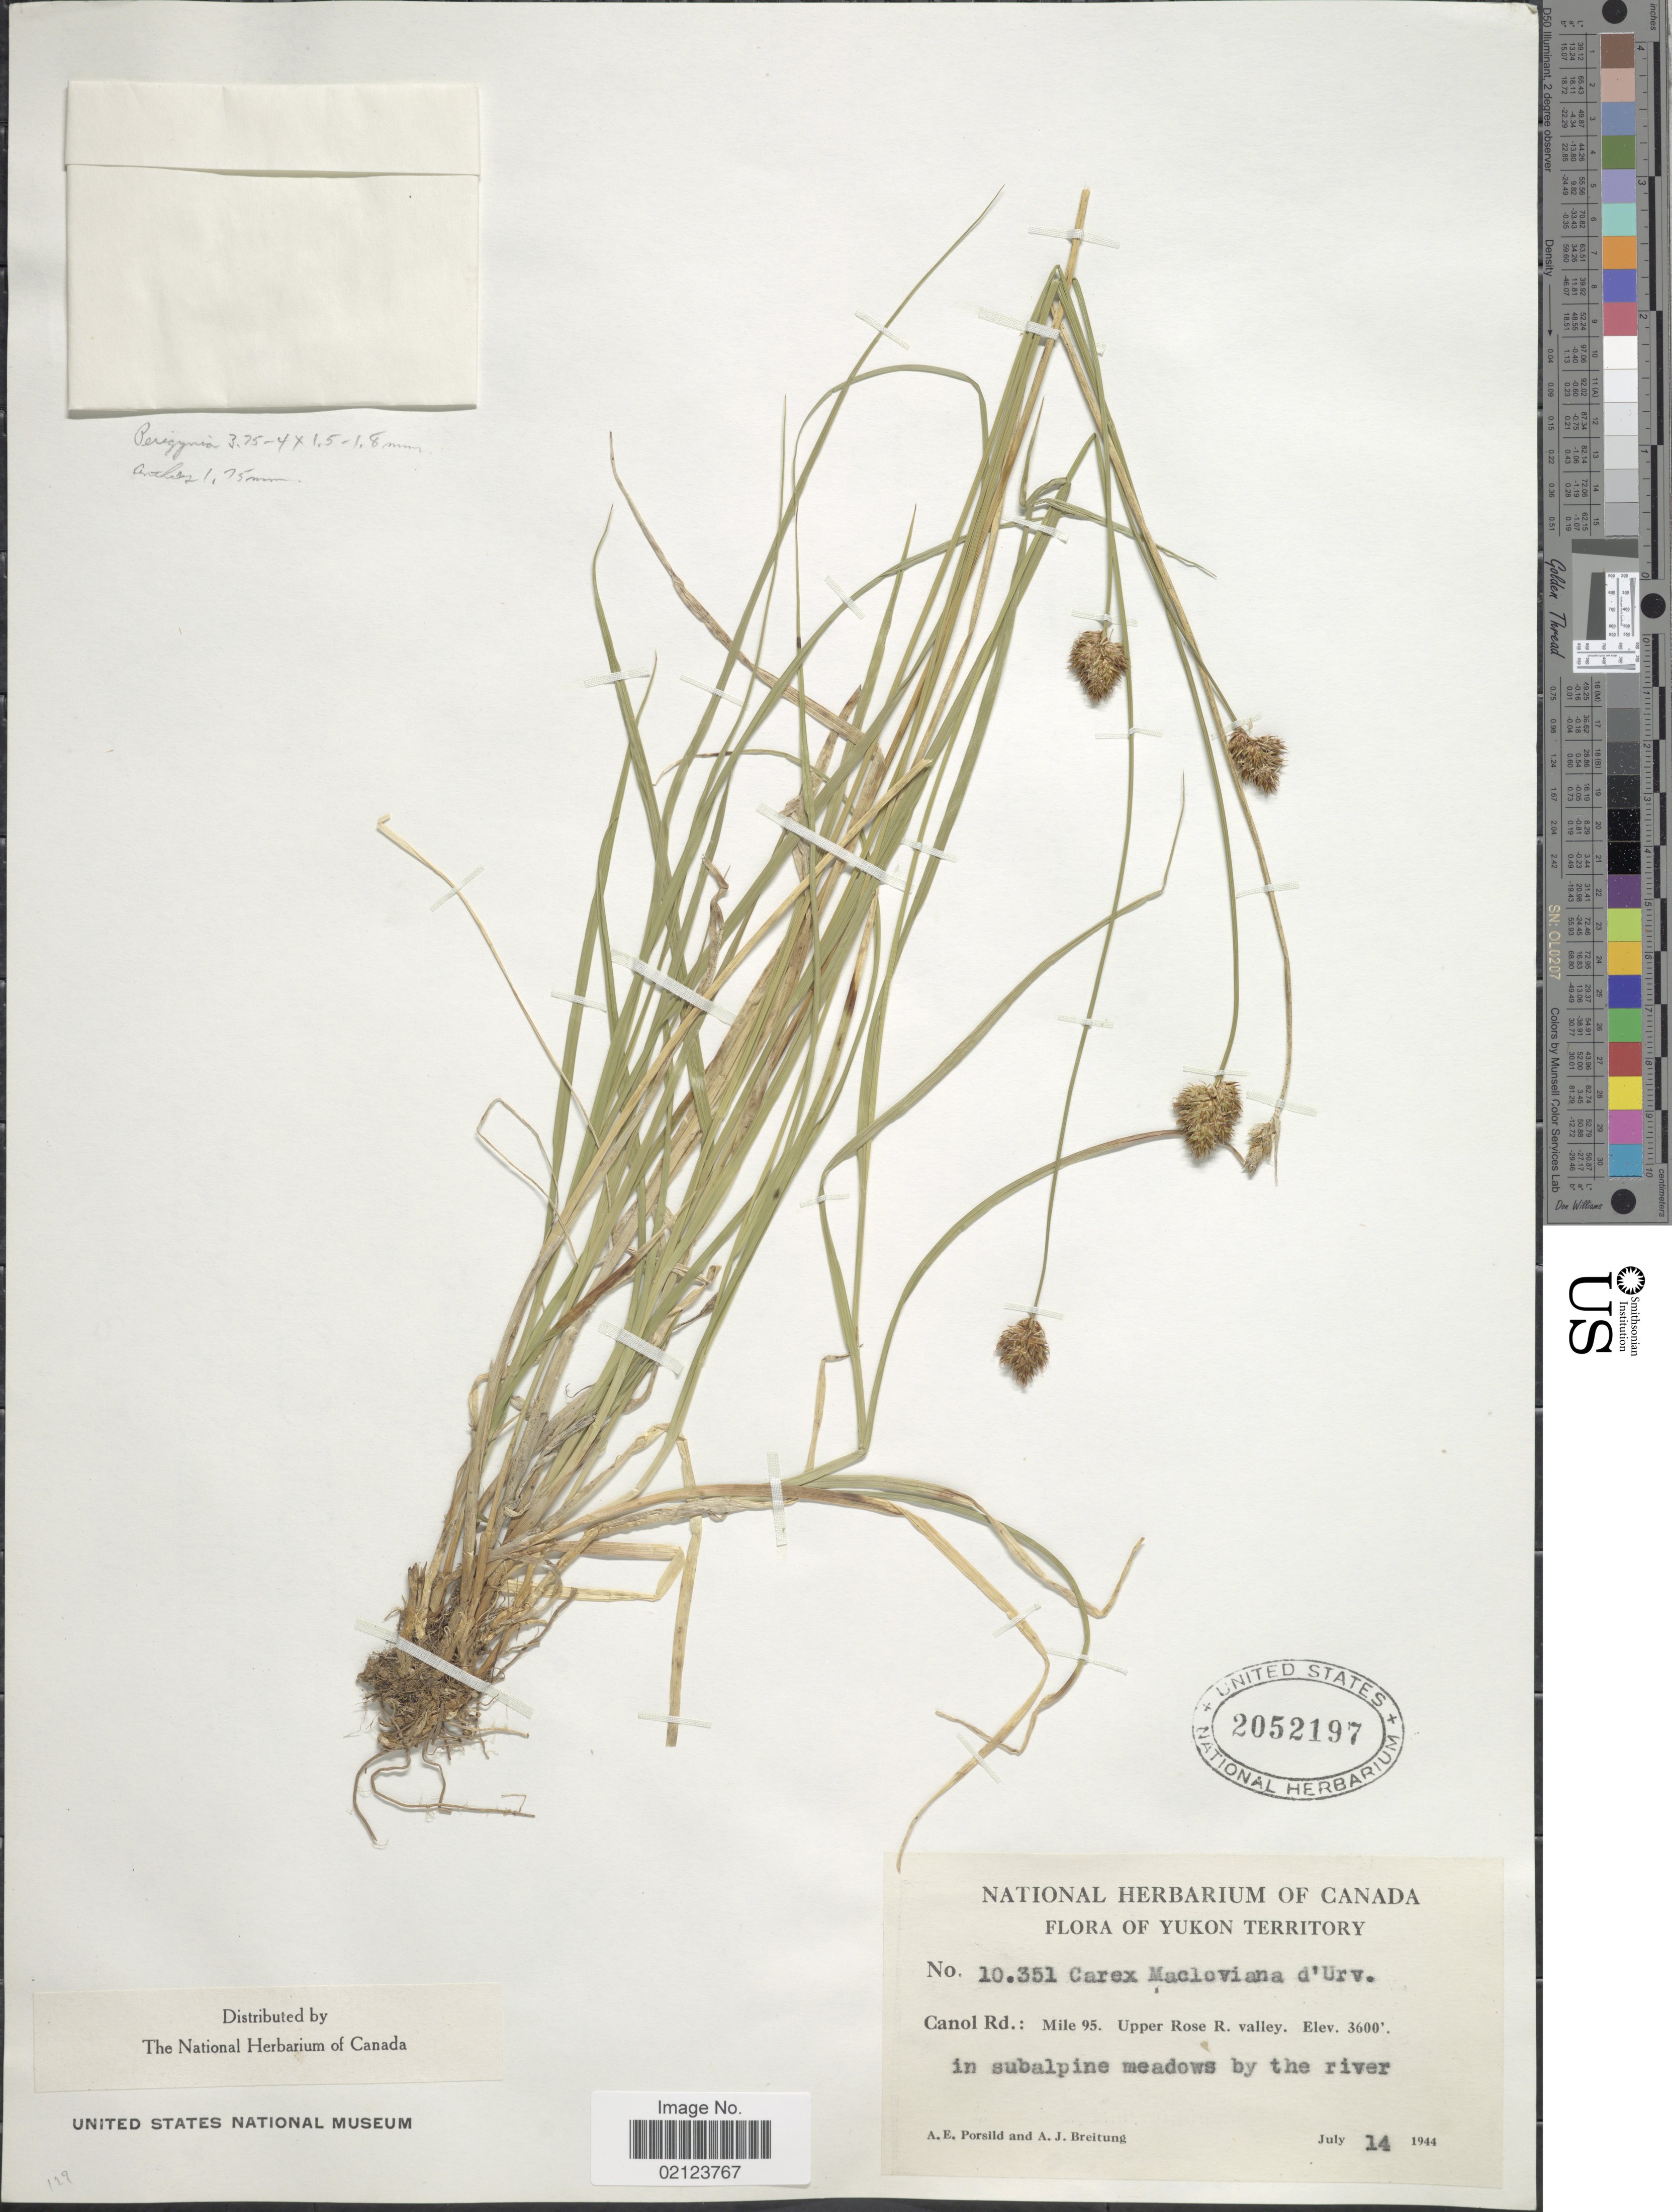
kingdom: Plantae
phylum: Tracheophyta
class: Liliopsida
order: Poales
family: Cyperaceae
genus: Carex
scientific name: Carex macloviana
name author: d'Urv.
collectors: A. E. Porsild & A. Breitung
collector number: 10351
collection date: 1944-07-14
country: Canada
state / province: Yukon Territory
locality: Canol Rd.: Mile 95. Upper Rose R. valley in subalpine meadows by the river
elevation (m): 1097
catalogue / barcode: US 2052197